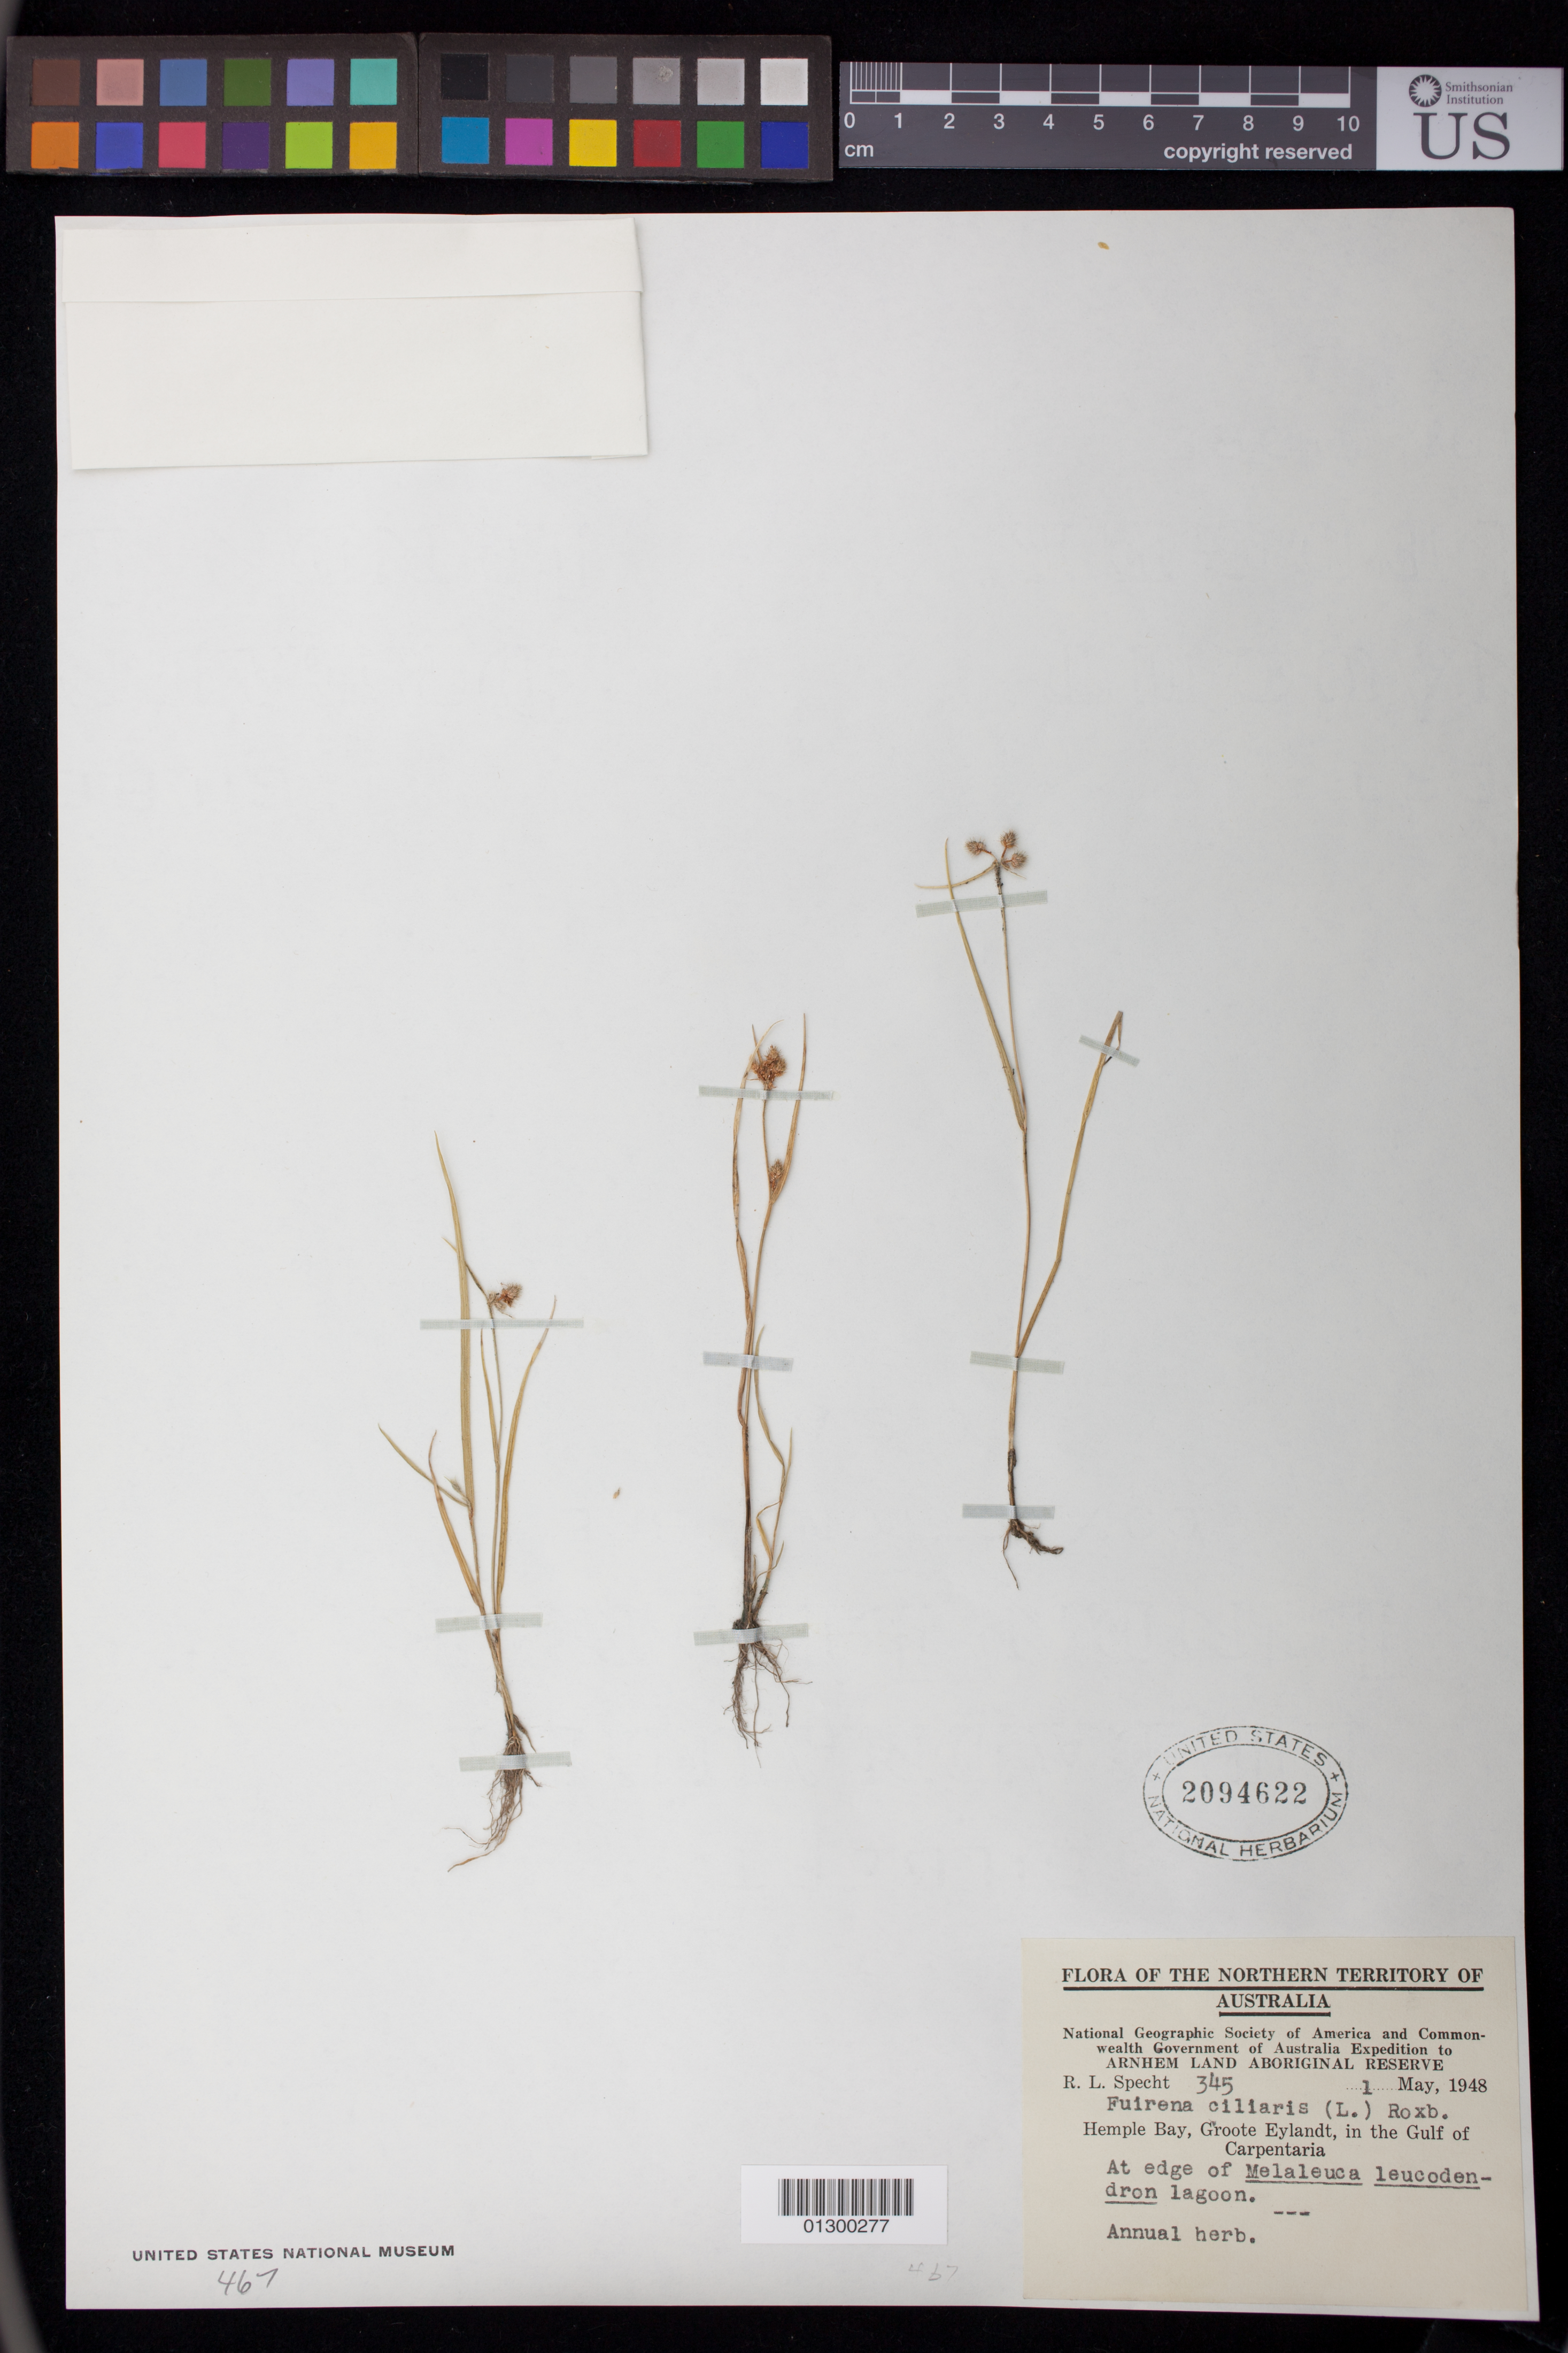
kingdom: Plantae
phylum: Tracheophyta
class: Liliopsida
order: Poales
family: Cyperaceae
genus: Fuirena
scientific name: Fuirena ciliaris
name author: (L.) Roxb.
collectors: R. L. Specht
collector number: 345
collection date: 1948-05-01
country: Australia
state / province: Northern Territory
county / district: East Arnhem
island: Groote Eylandt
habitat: At edge of Melaleuca leucodendron lagoon.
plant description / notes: Annual herb.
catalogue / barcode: US 2094622